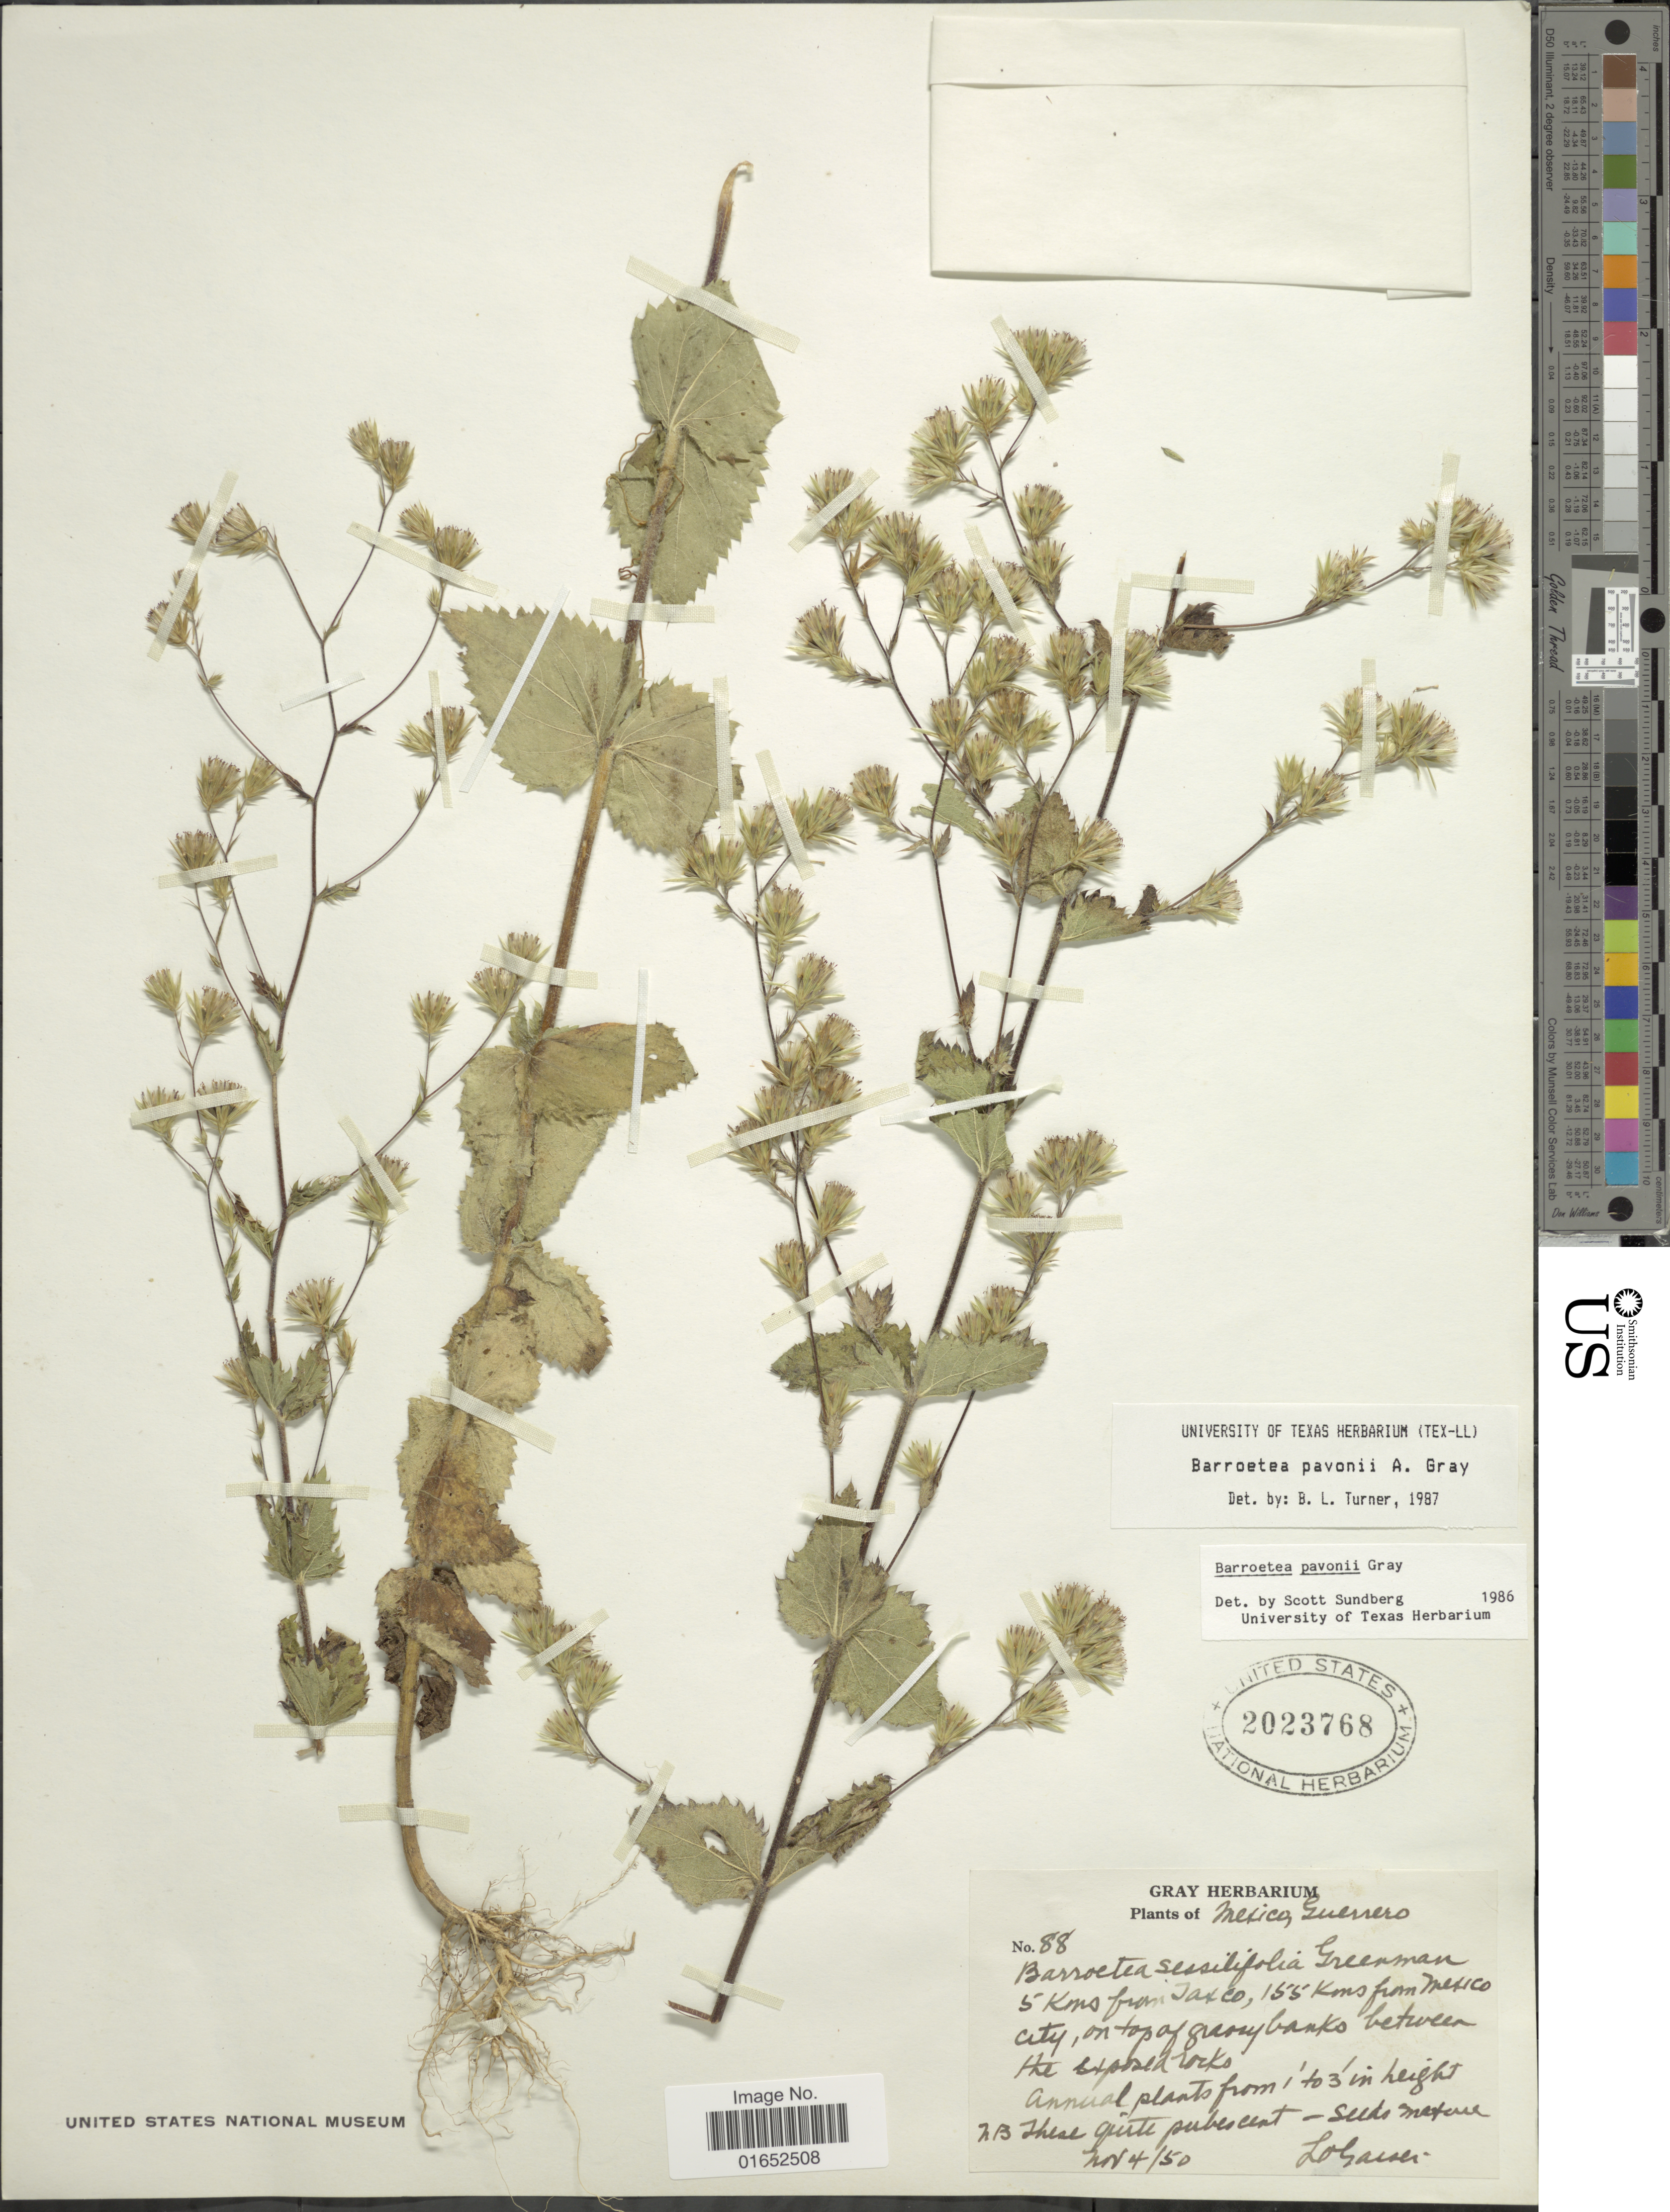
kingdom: Plantae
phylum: Tracheophyta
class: Magnoliopsida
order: Asterales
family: Asteraceae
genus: Barroetea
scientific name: Barroetea pavonii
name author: A. Gray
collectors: L. Gaiser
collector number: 88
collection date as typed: Transcribed d/m/y: 4/11/50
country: Mexico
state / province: Guerrero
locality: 5 kms from Jaxco, 155 kms from Mexico city, on top of gravvy banks between the exposed rocks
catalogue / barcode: US 2023768